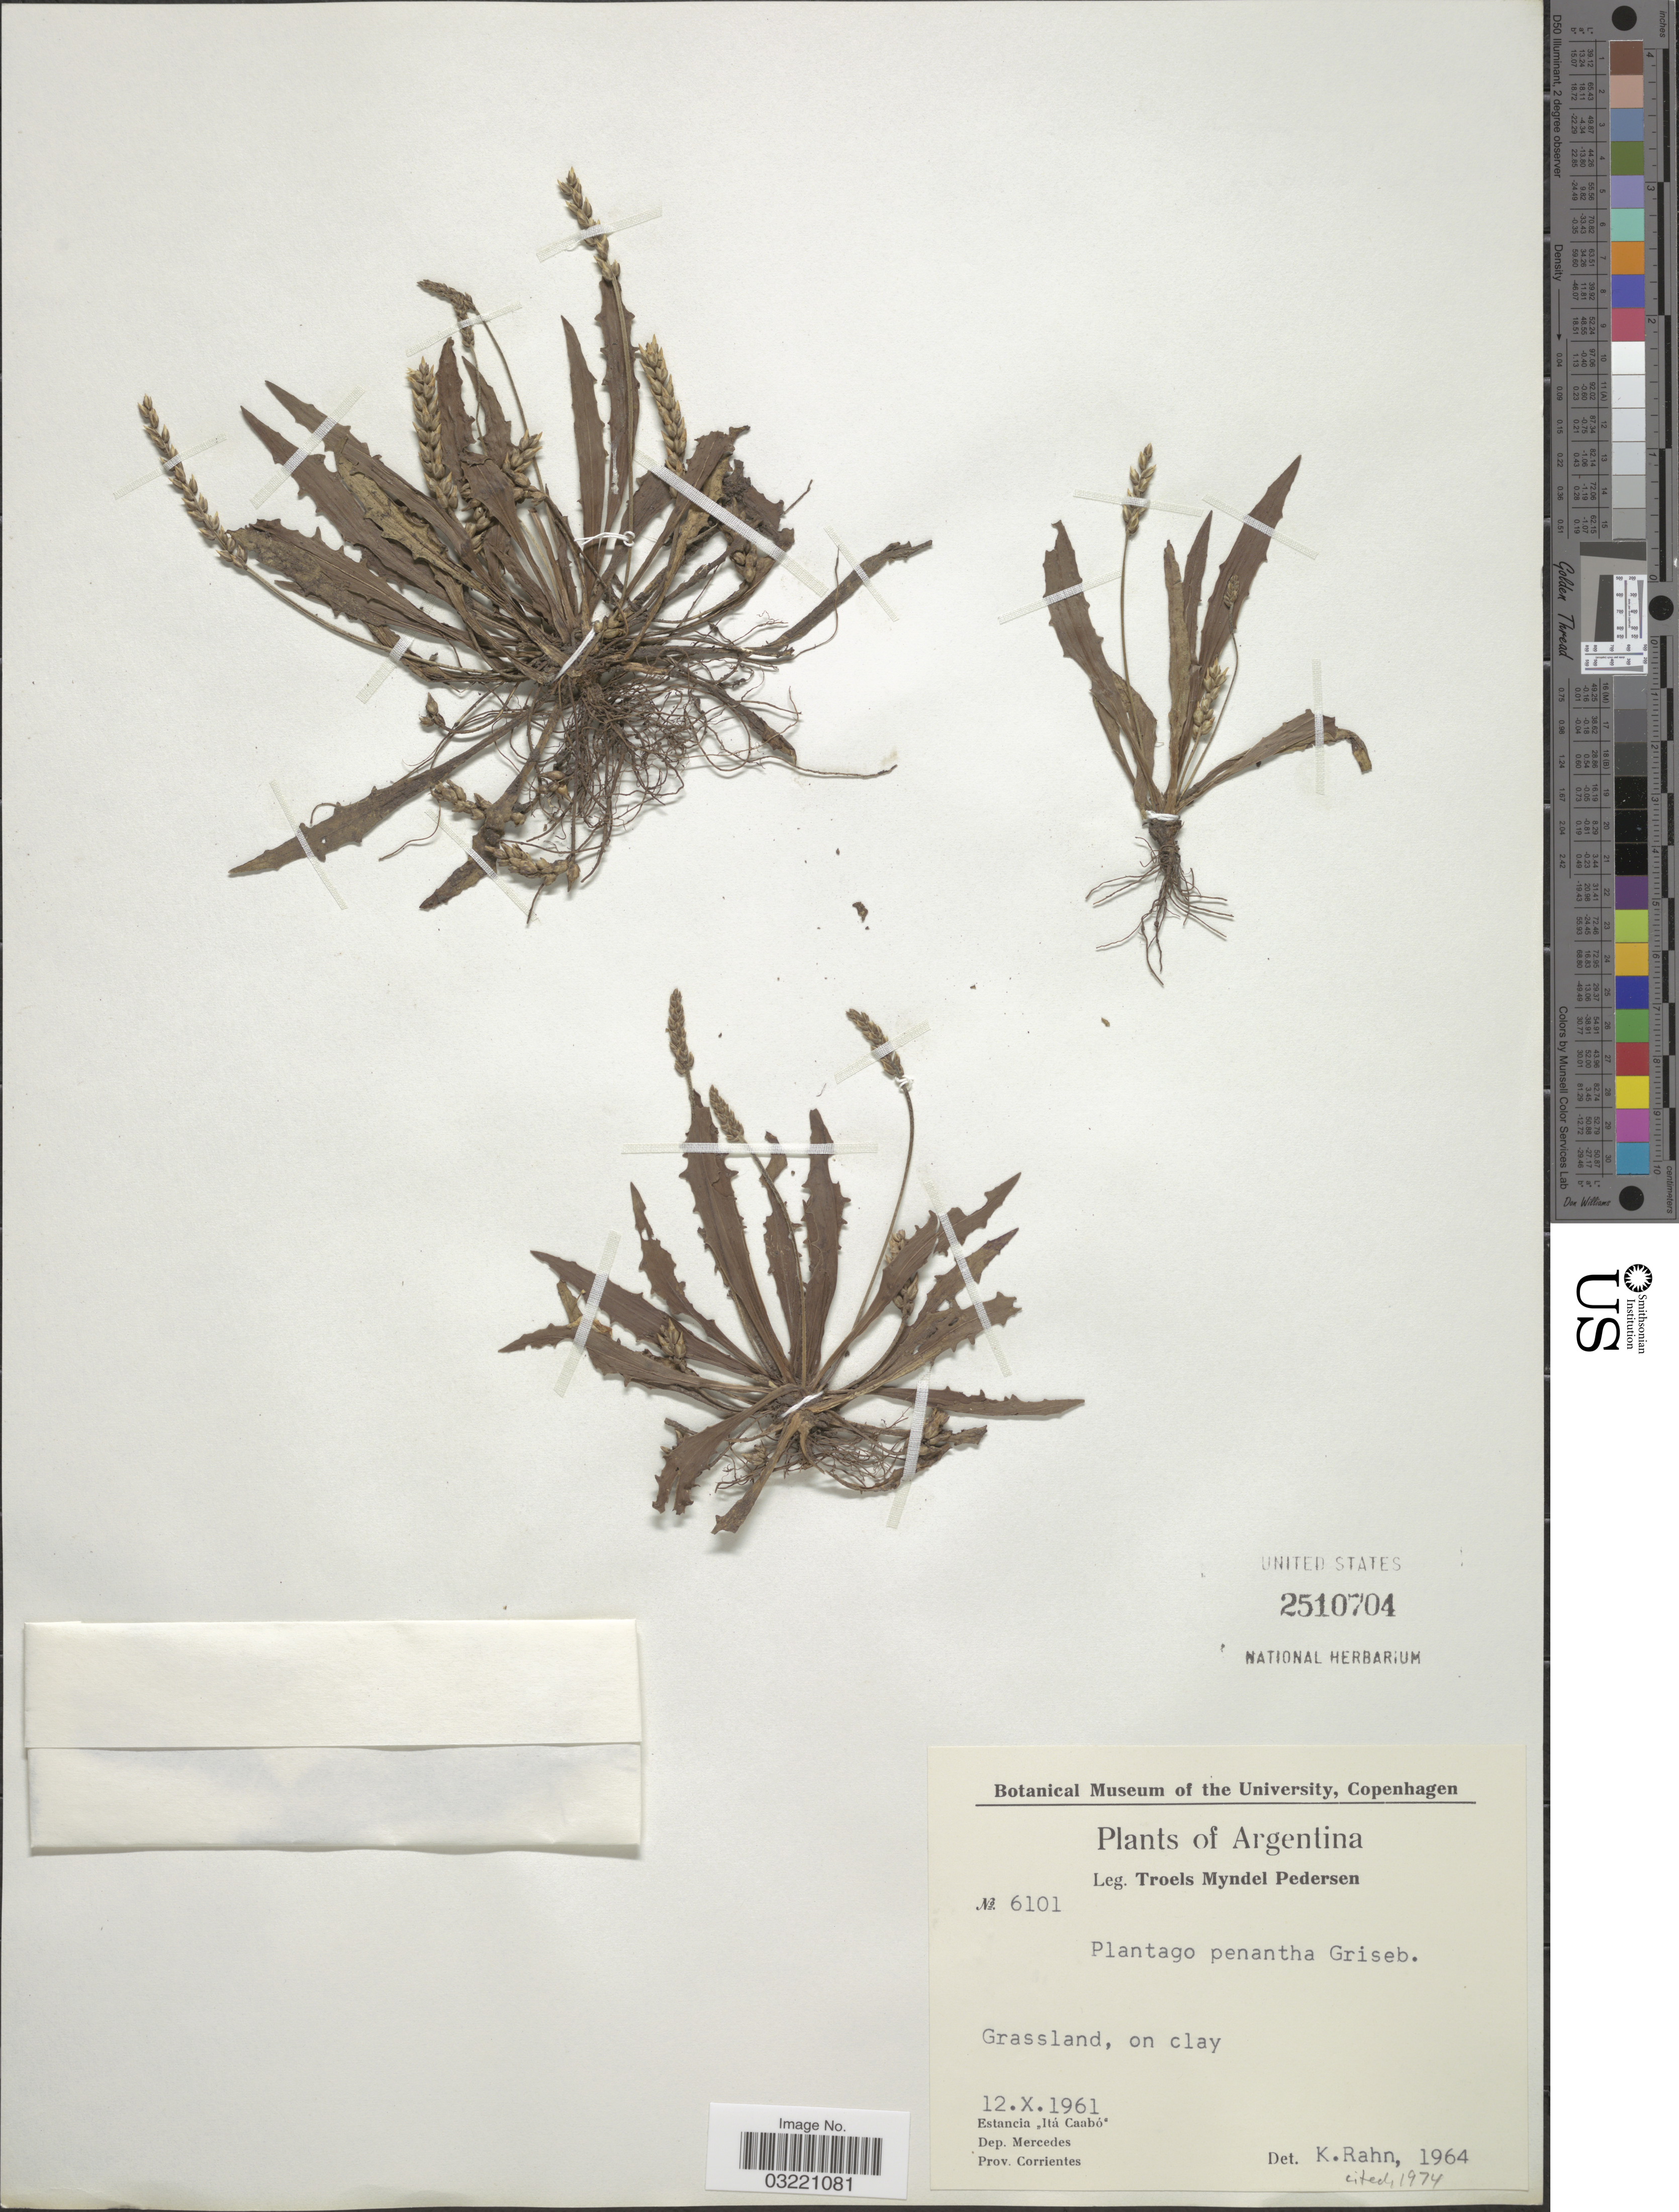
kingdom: Plantae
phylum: Tracheophyta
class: Magnoliopsida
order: Lamiales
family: Plantaginaceae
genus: Plantago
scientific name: Plantago penantha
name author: Griseb.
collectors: T. Pederson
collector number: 6101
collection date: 1961-10-12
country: Argentina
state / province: Corrientes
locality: Estancia "Itá Caabó", Dep. Mercedes.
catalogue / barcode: US 2510704